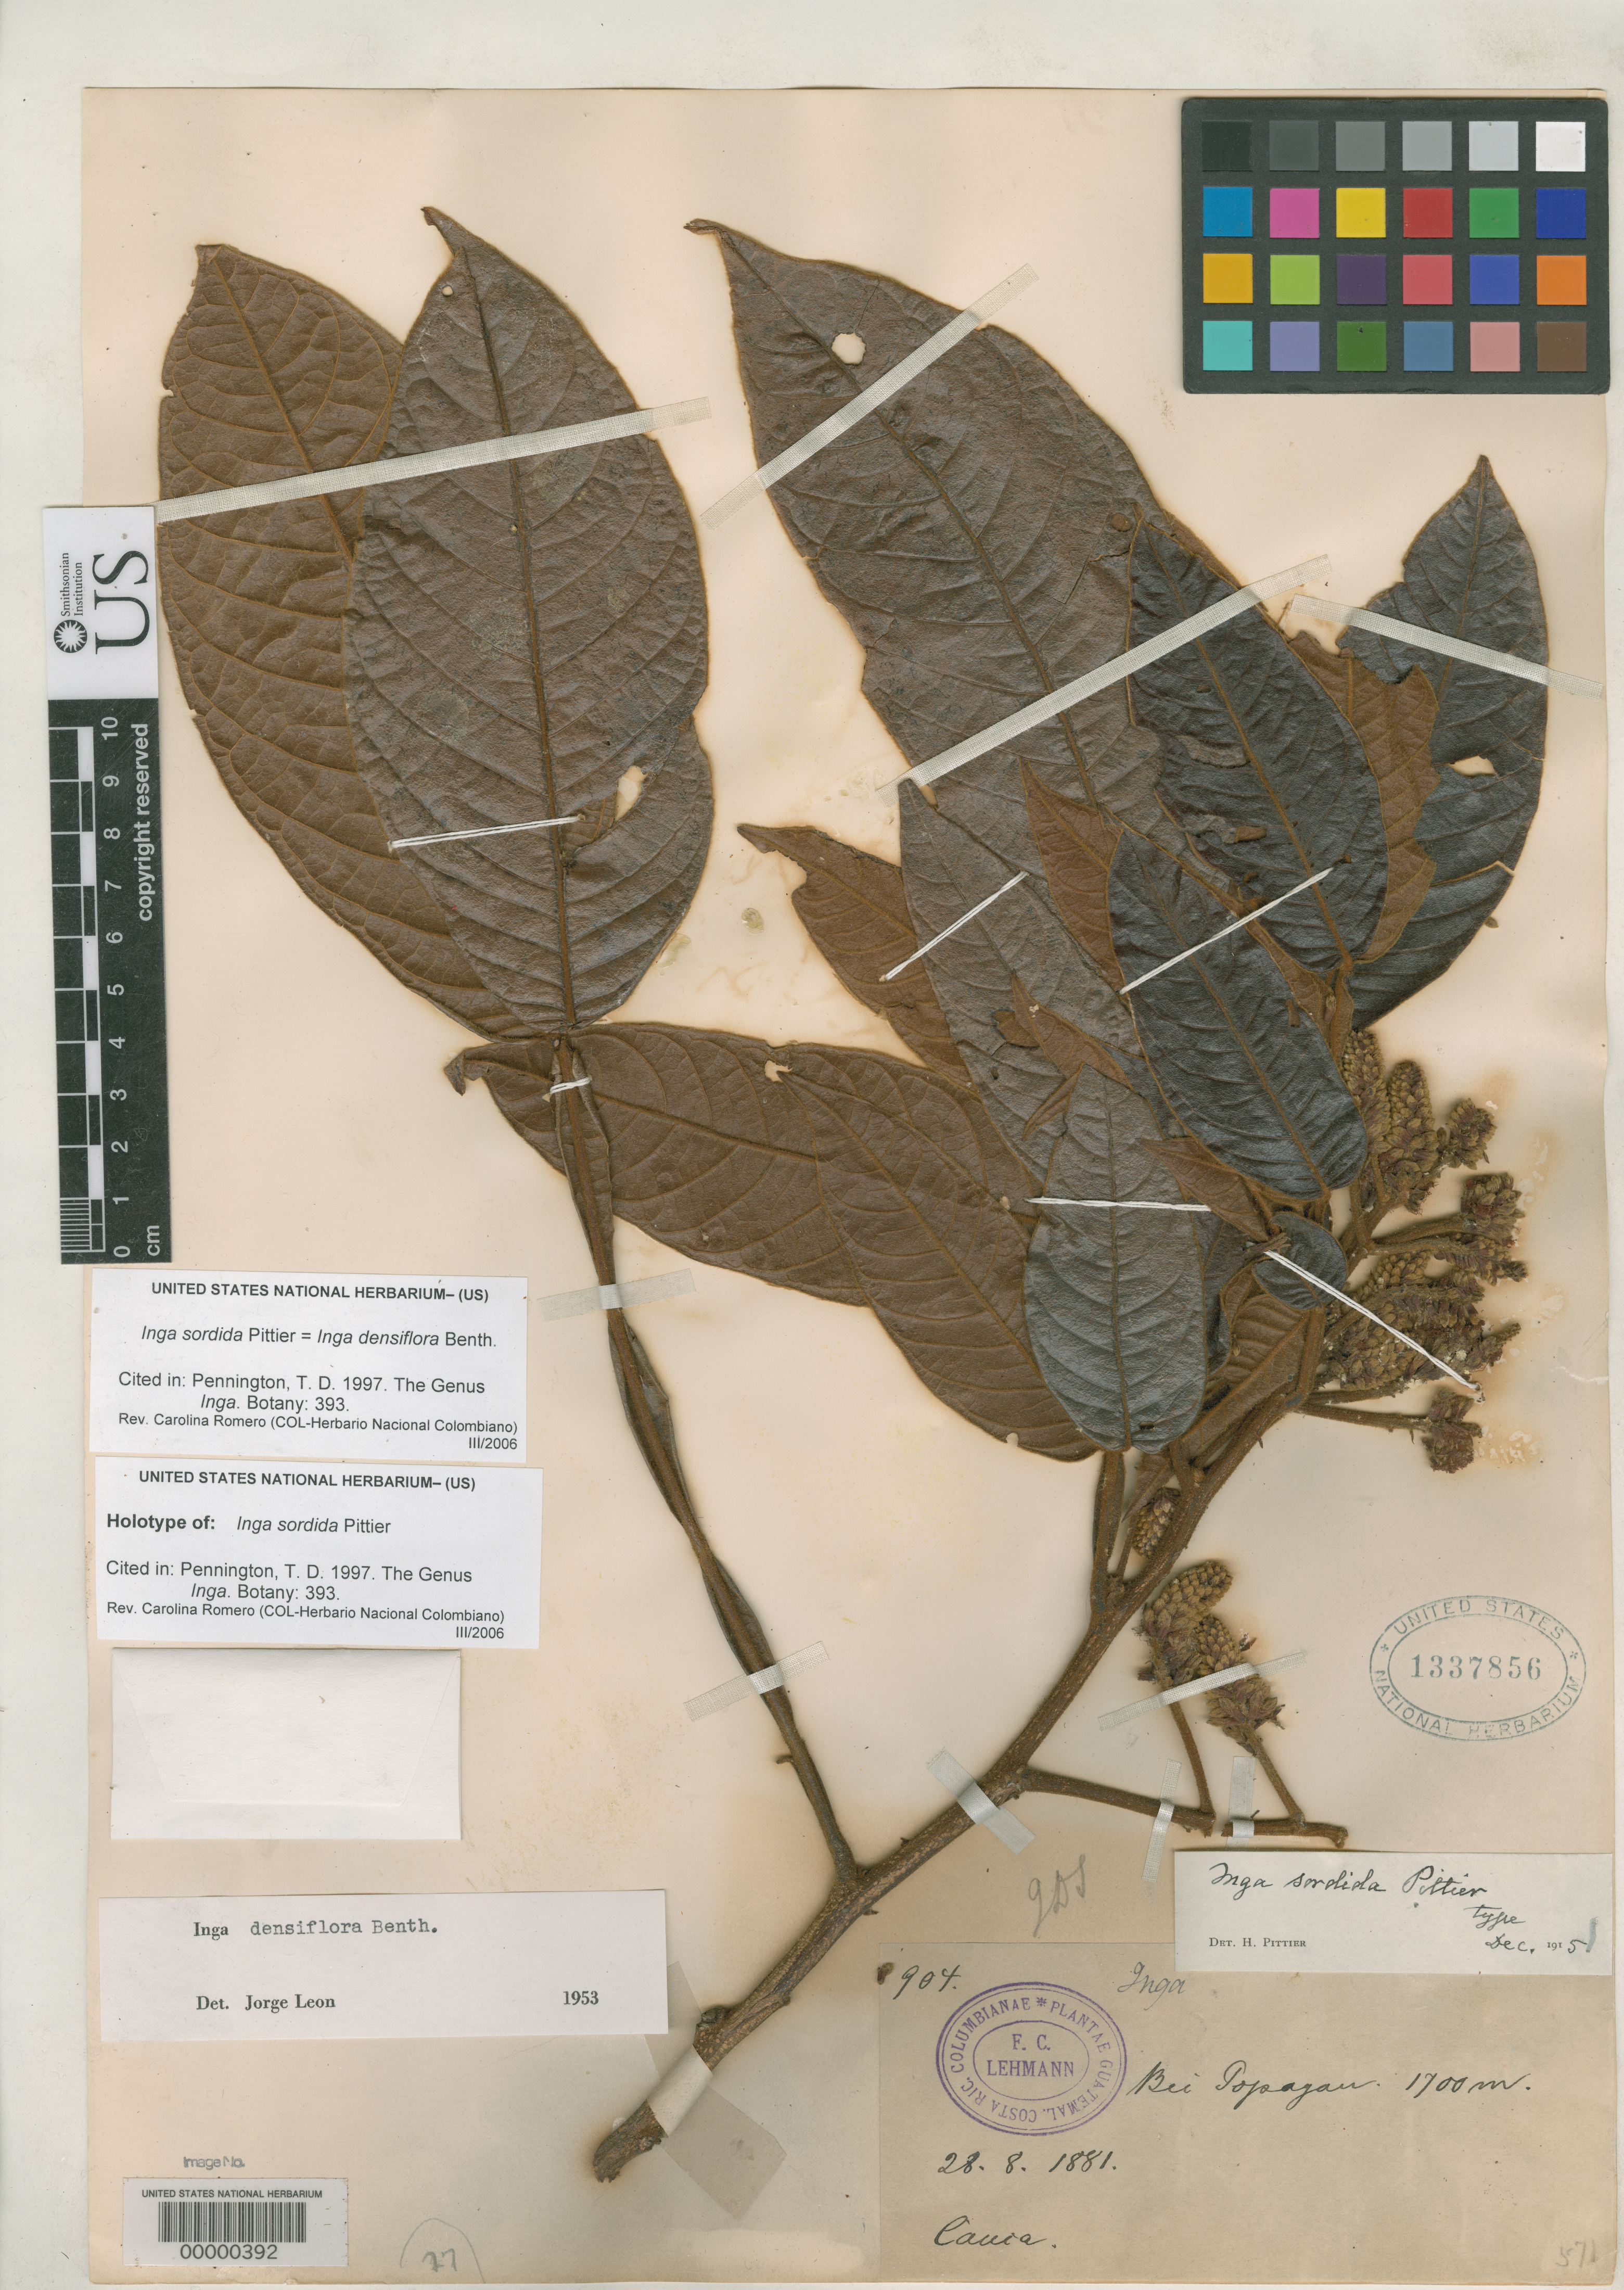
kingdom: Plantae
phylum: Tracheophyta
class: Magnoliopsida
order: Fabales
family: Fabaceae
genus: Inga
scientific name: Inga sordida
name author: Pittier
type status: Holotype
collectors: F. C. Lehmann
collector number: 904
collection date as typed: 28 Aug 1881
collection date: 1881-08-28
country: Colombia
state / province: Cauca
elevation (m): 1700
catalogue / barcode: US 1337856